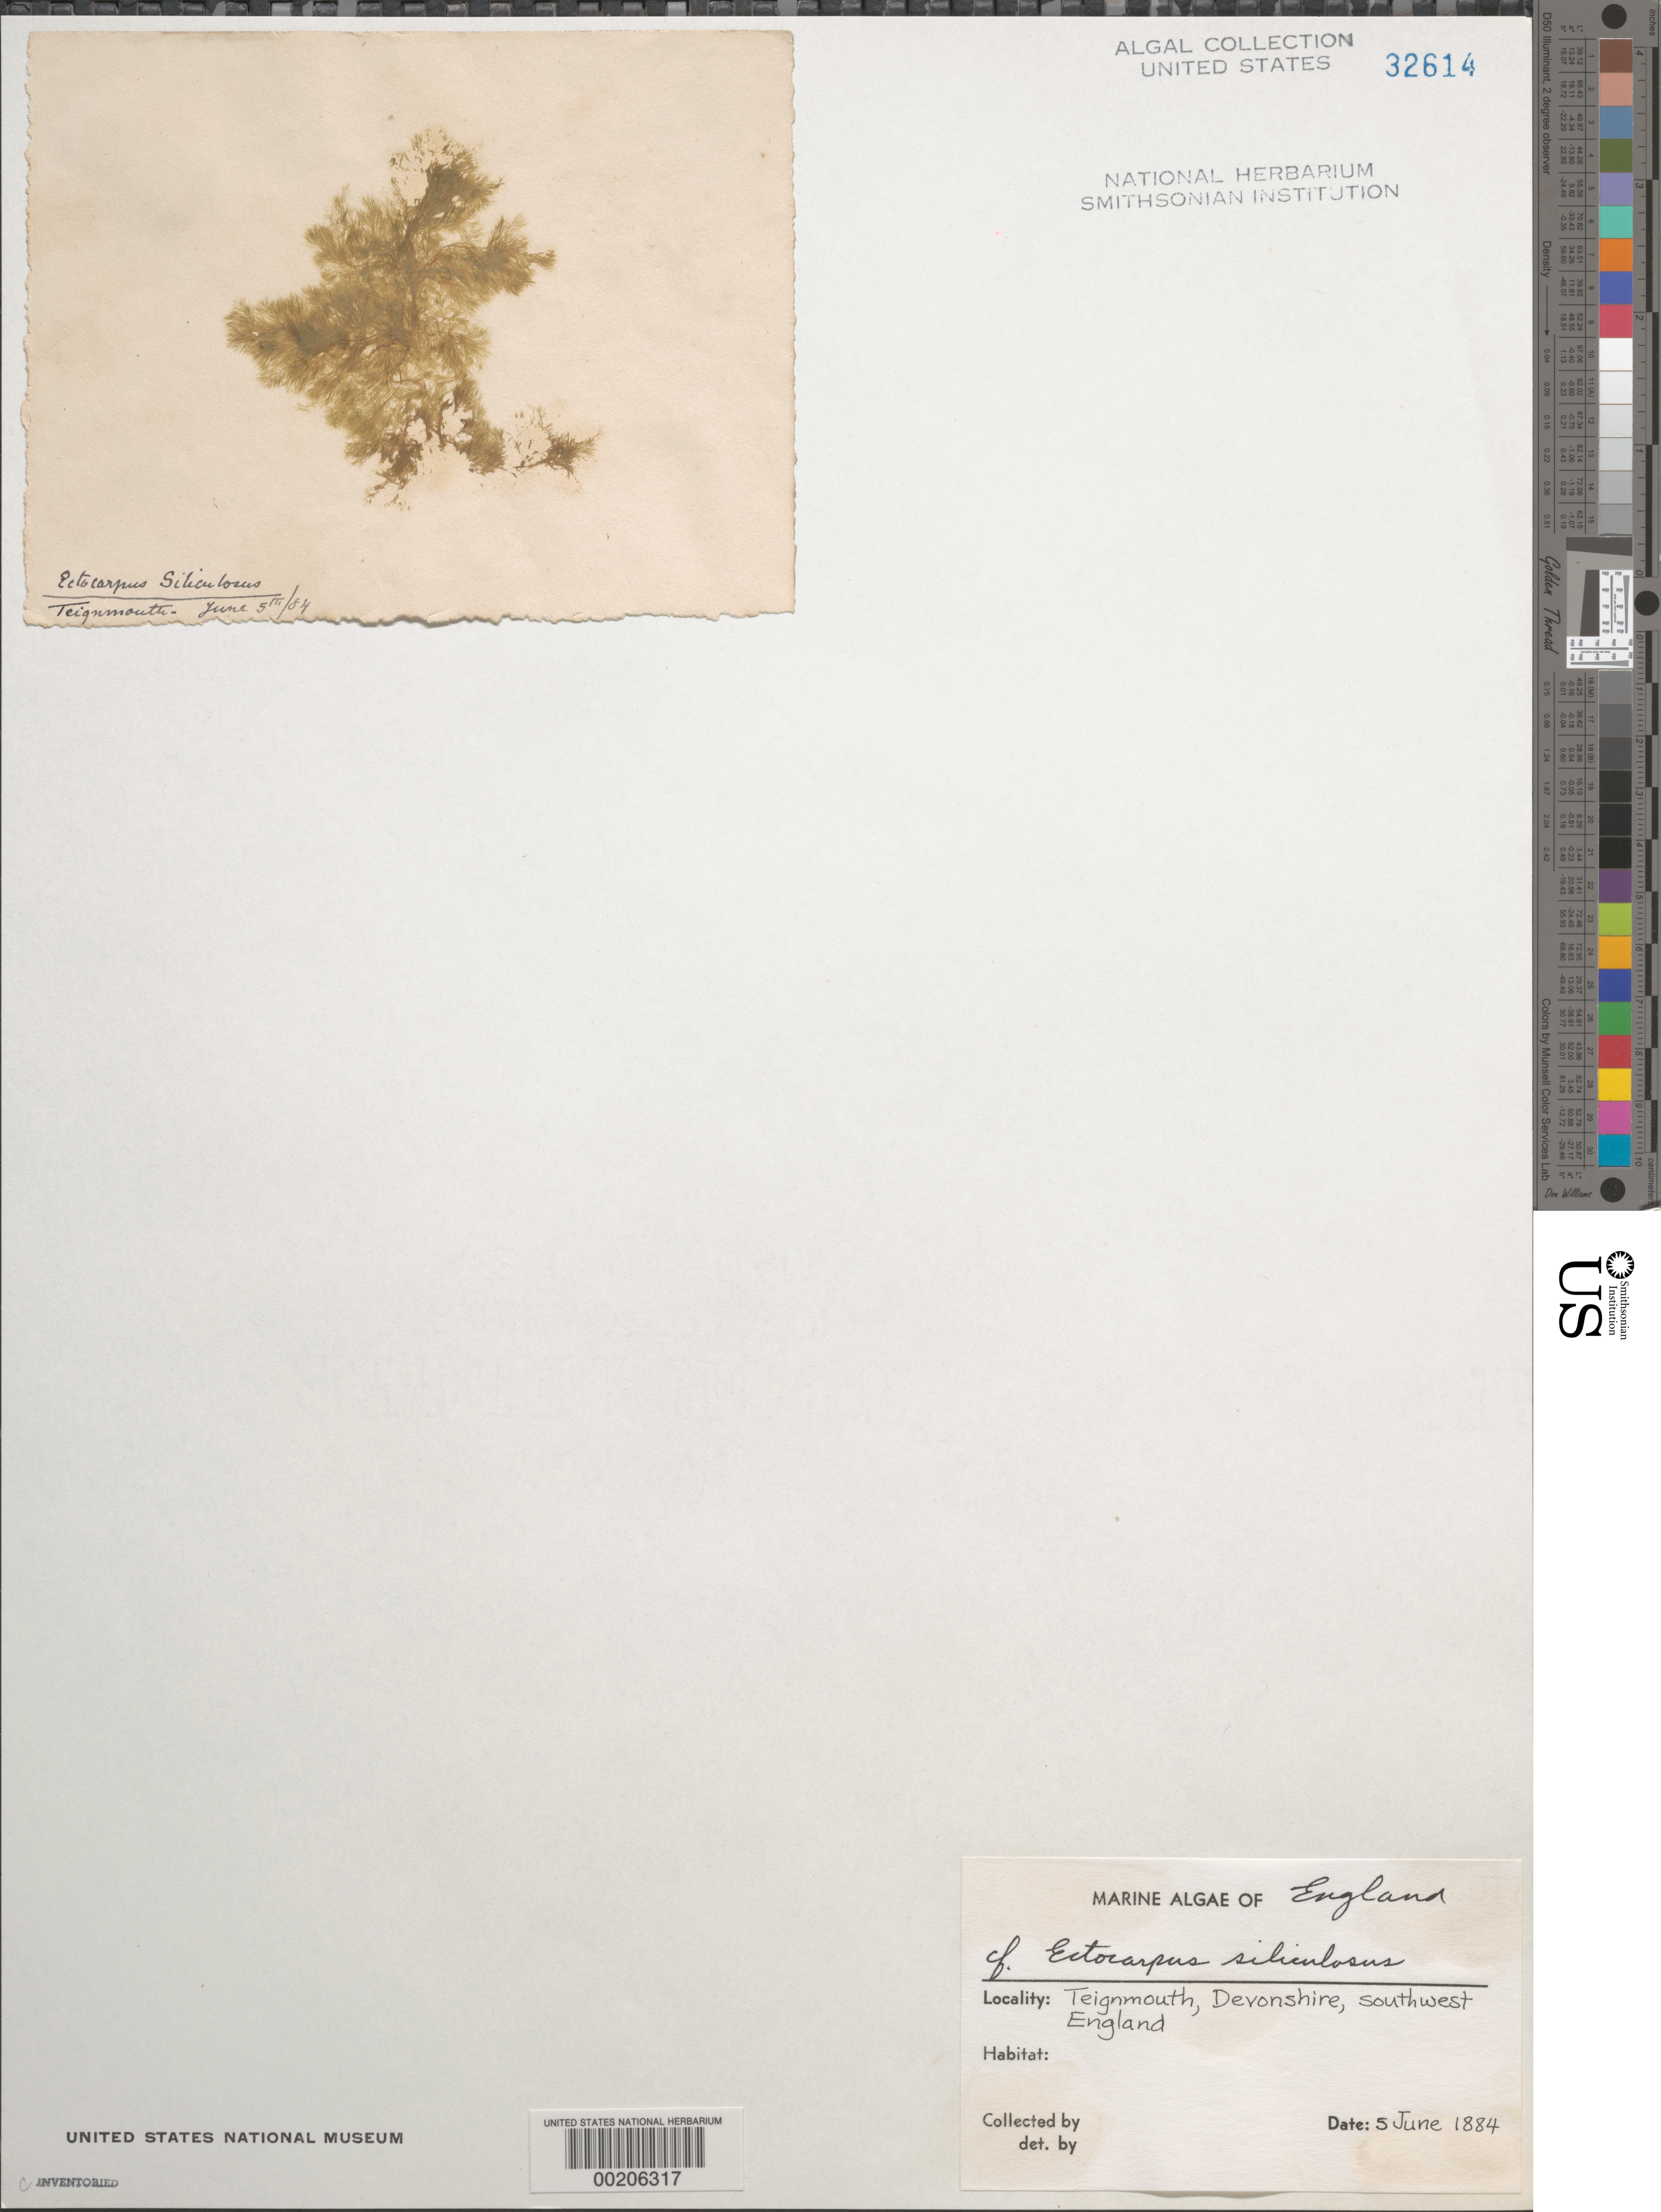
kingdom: Chromista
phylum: Ochrophyta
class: Phaeophyceae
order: Ectocarpales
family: Ectocarpaceae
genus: Ectocarpus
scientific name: Ectocarpus siliculosus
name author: (Dillwyn) Lyngbye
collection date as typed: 05 Jun 1884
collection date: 1884-06-05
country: United Kingdom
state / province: England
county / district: Devon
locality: Teignmouth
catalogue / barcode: US 32614